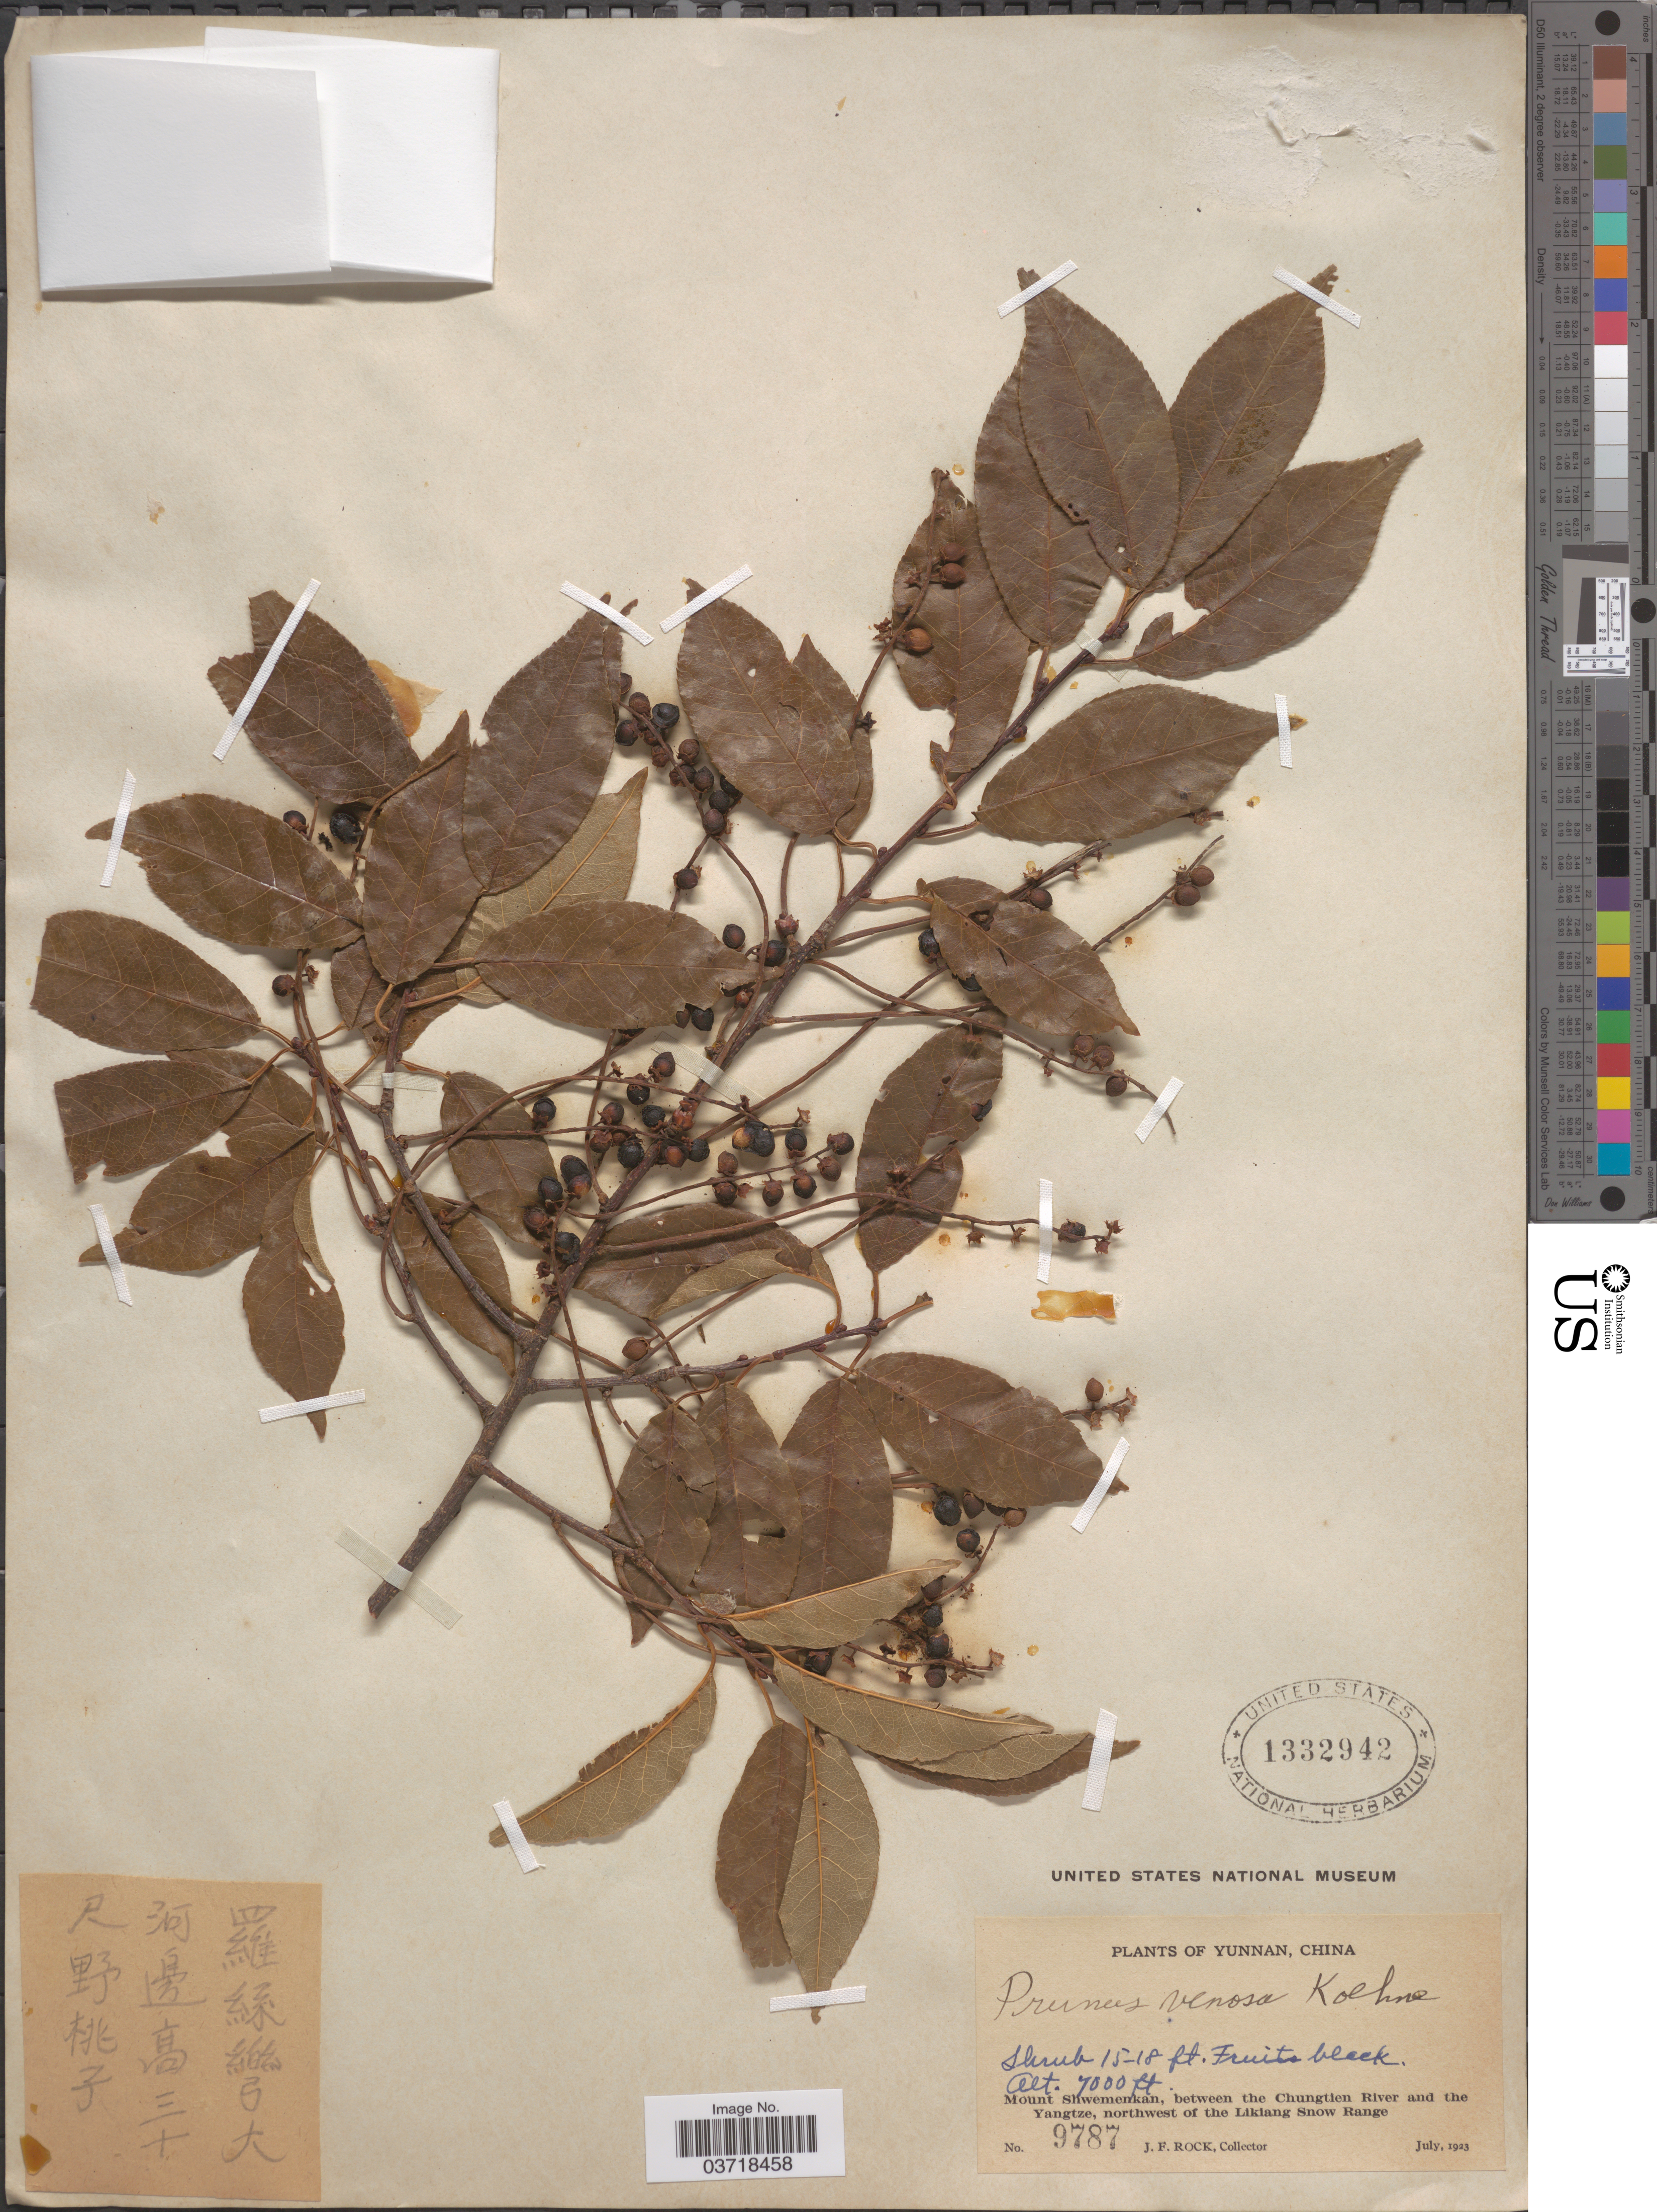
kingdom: Plantae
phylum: Tracheophyta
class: Magnoliopsida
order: Rosales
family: Rosaceae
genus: Prunus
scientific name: Prunus venosa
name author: Koehne in Sarg.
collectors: J. Rock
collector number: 9787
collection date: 1923-07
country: China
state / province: Yunnan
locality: Mount Shwemenkan, between the Chungtien River and the Yangtze, northwest of the Likiang Snow Range.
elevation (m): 2134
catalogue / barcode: US 1332942